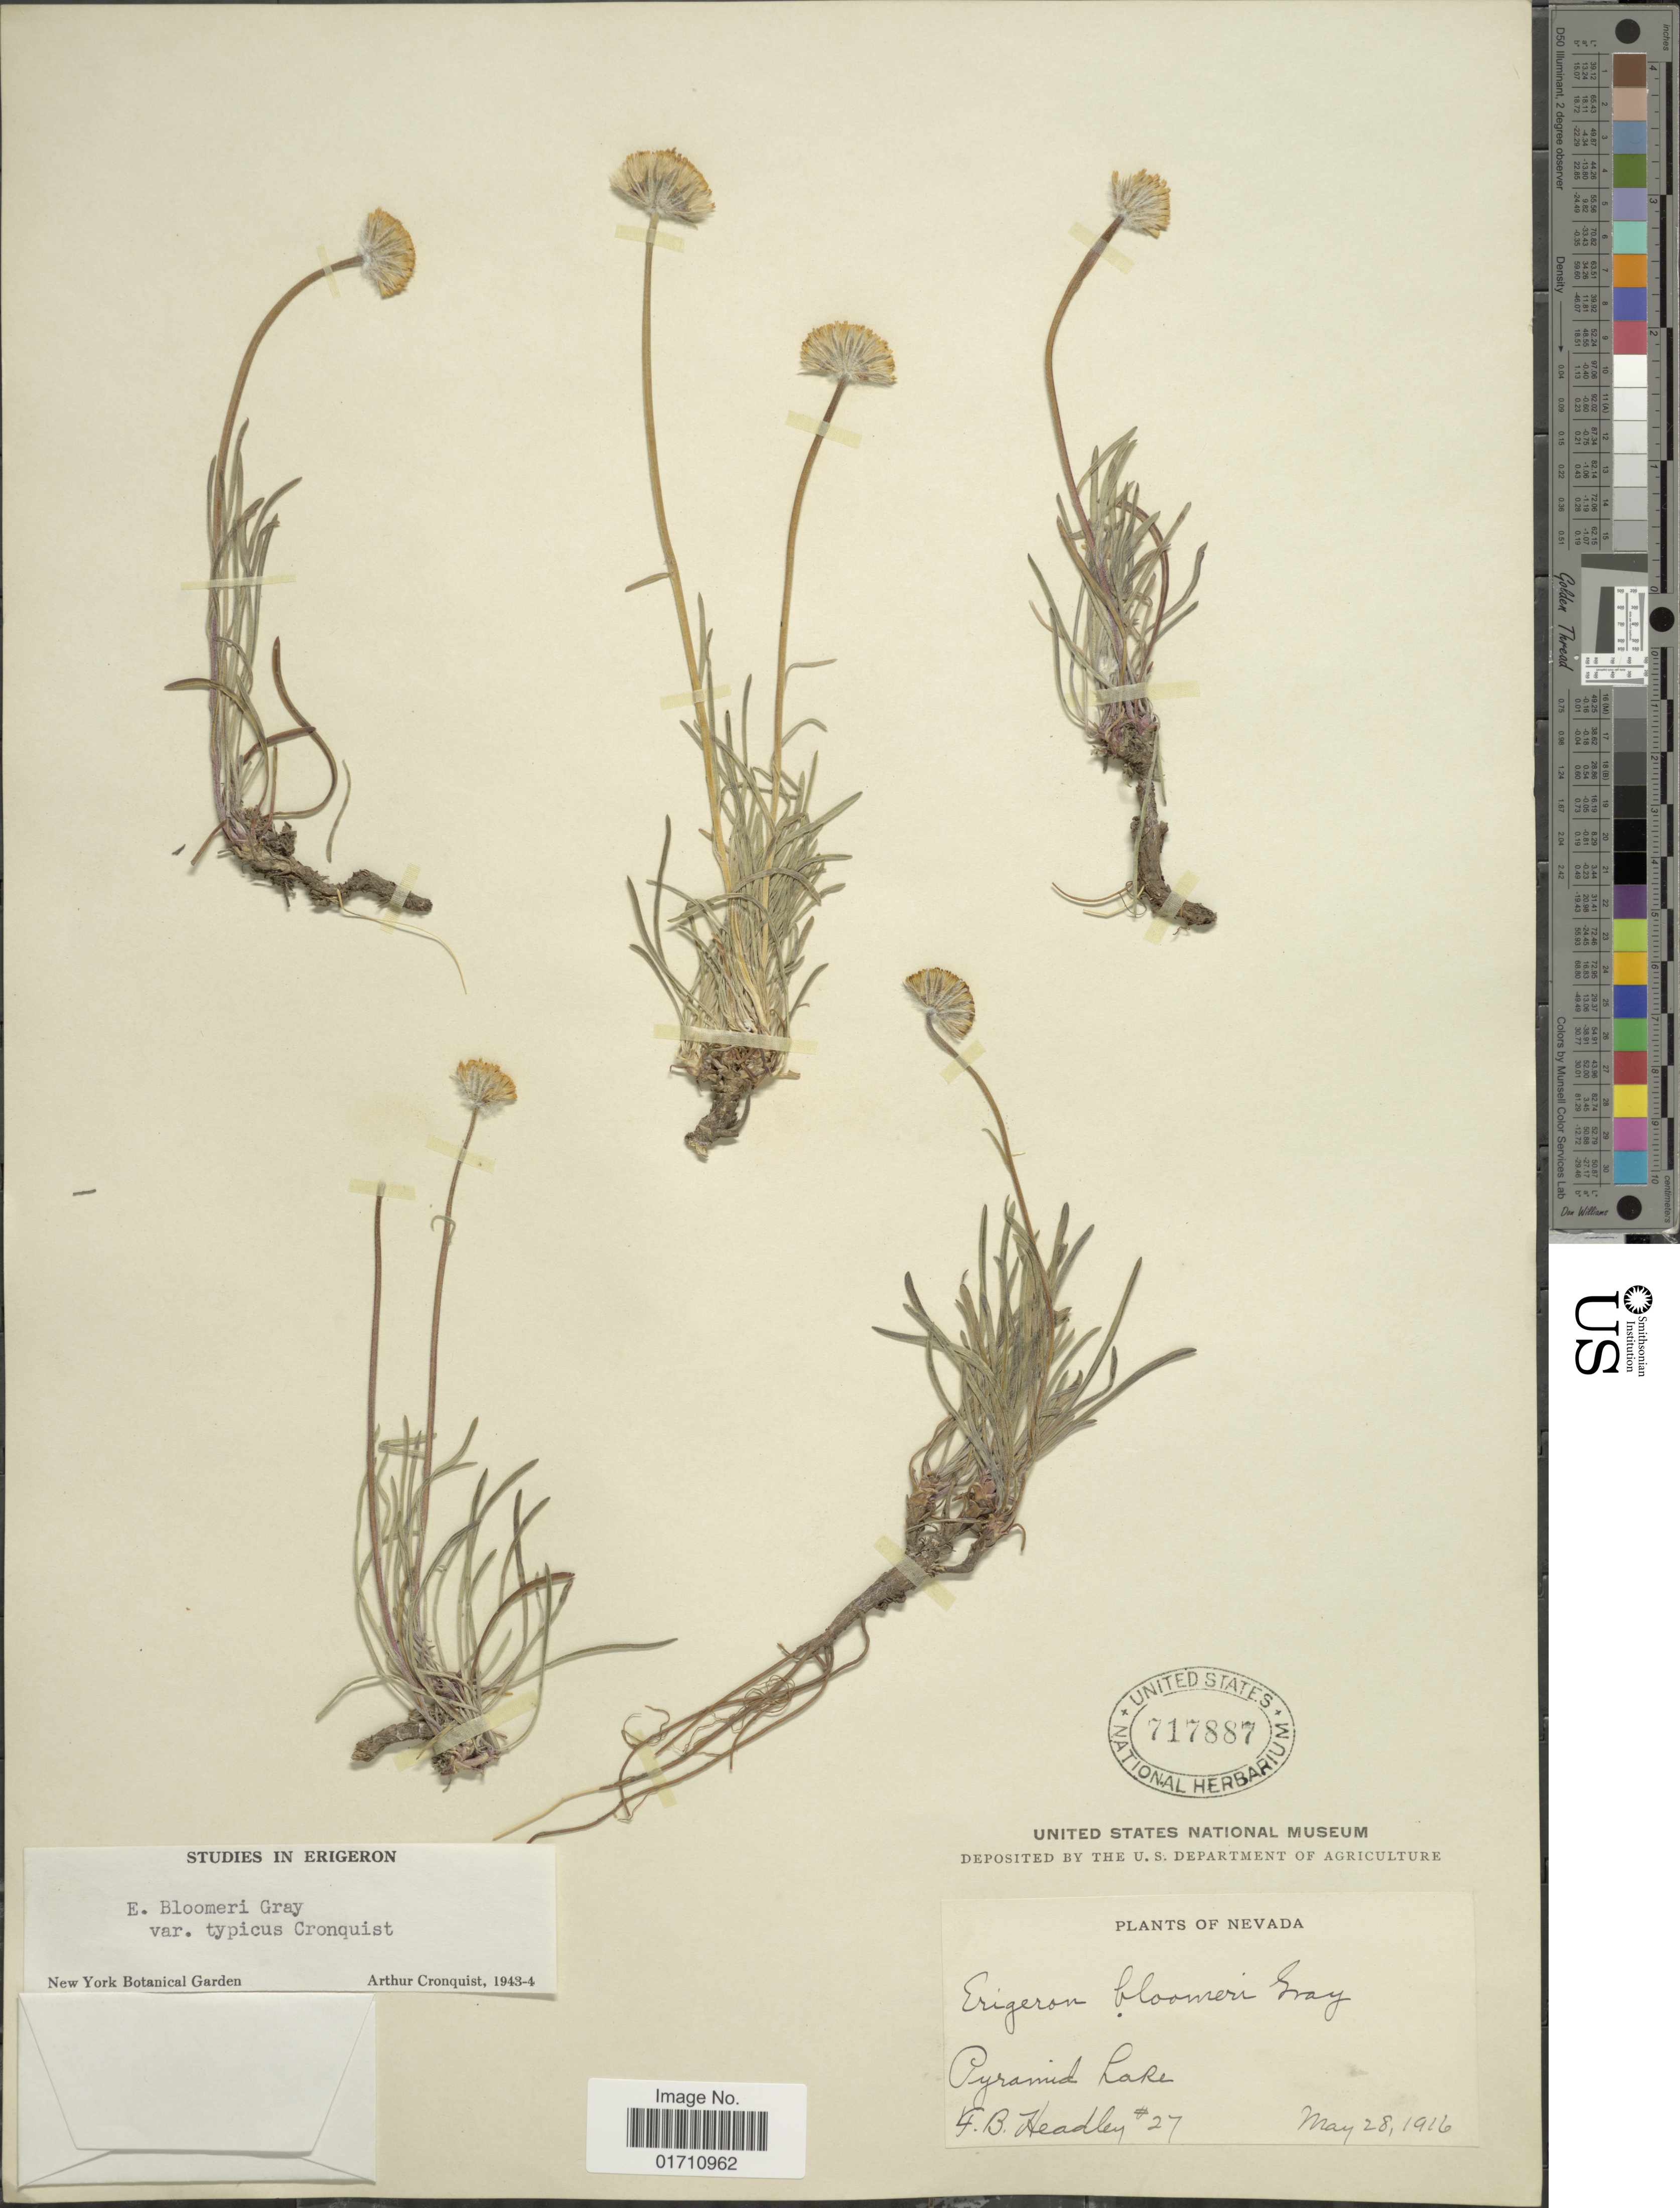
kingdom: Plantae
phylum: Tracheophyta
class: Magnoliopsida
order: Asterales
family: Asteraceae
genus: Erigeron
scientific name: Erigeron bloomeri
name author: A. Gray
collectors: F. B. Headley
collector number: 27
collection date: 1916-05-28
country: United States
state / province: Nevada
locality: Pyramid Lake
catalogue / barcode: US 717887